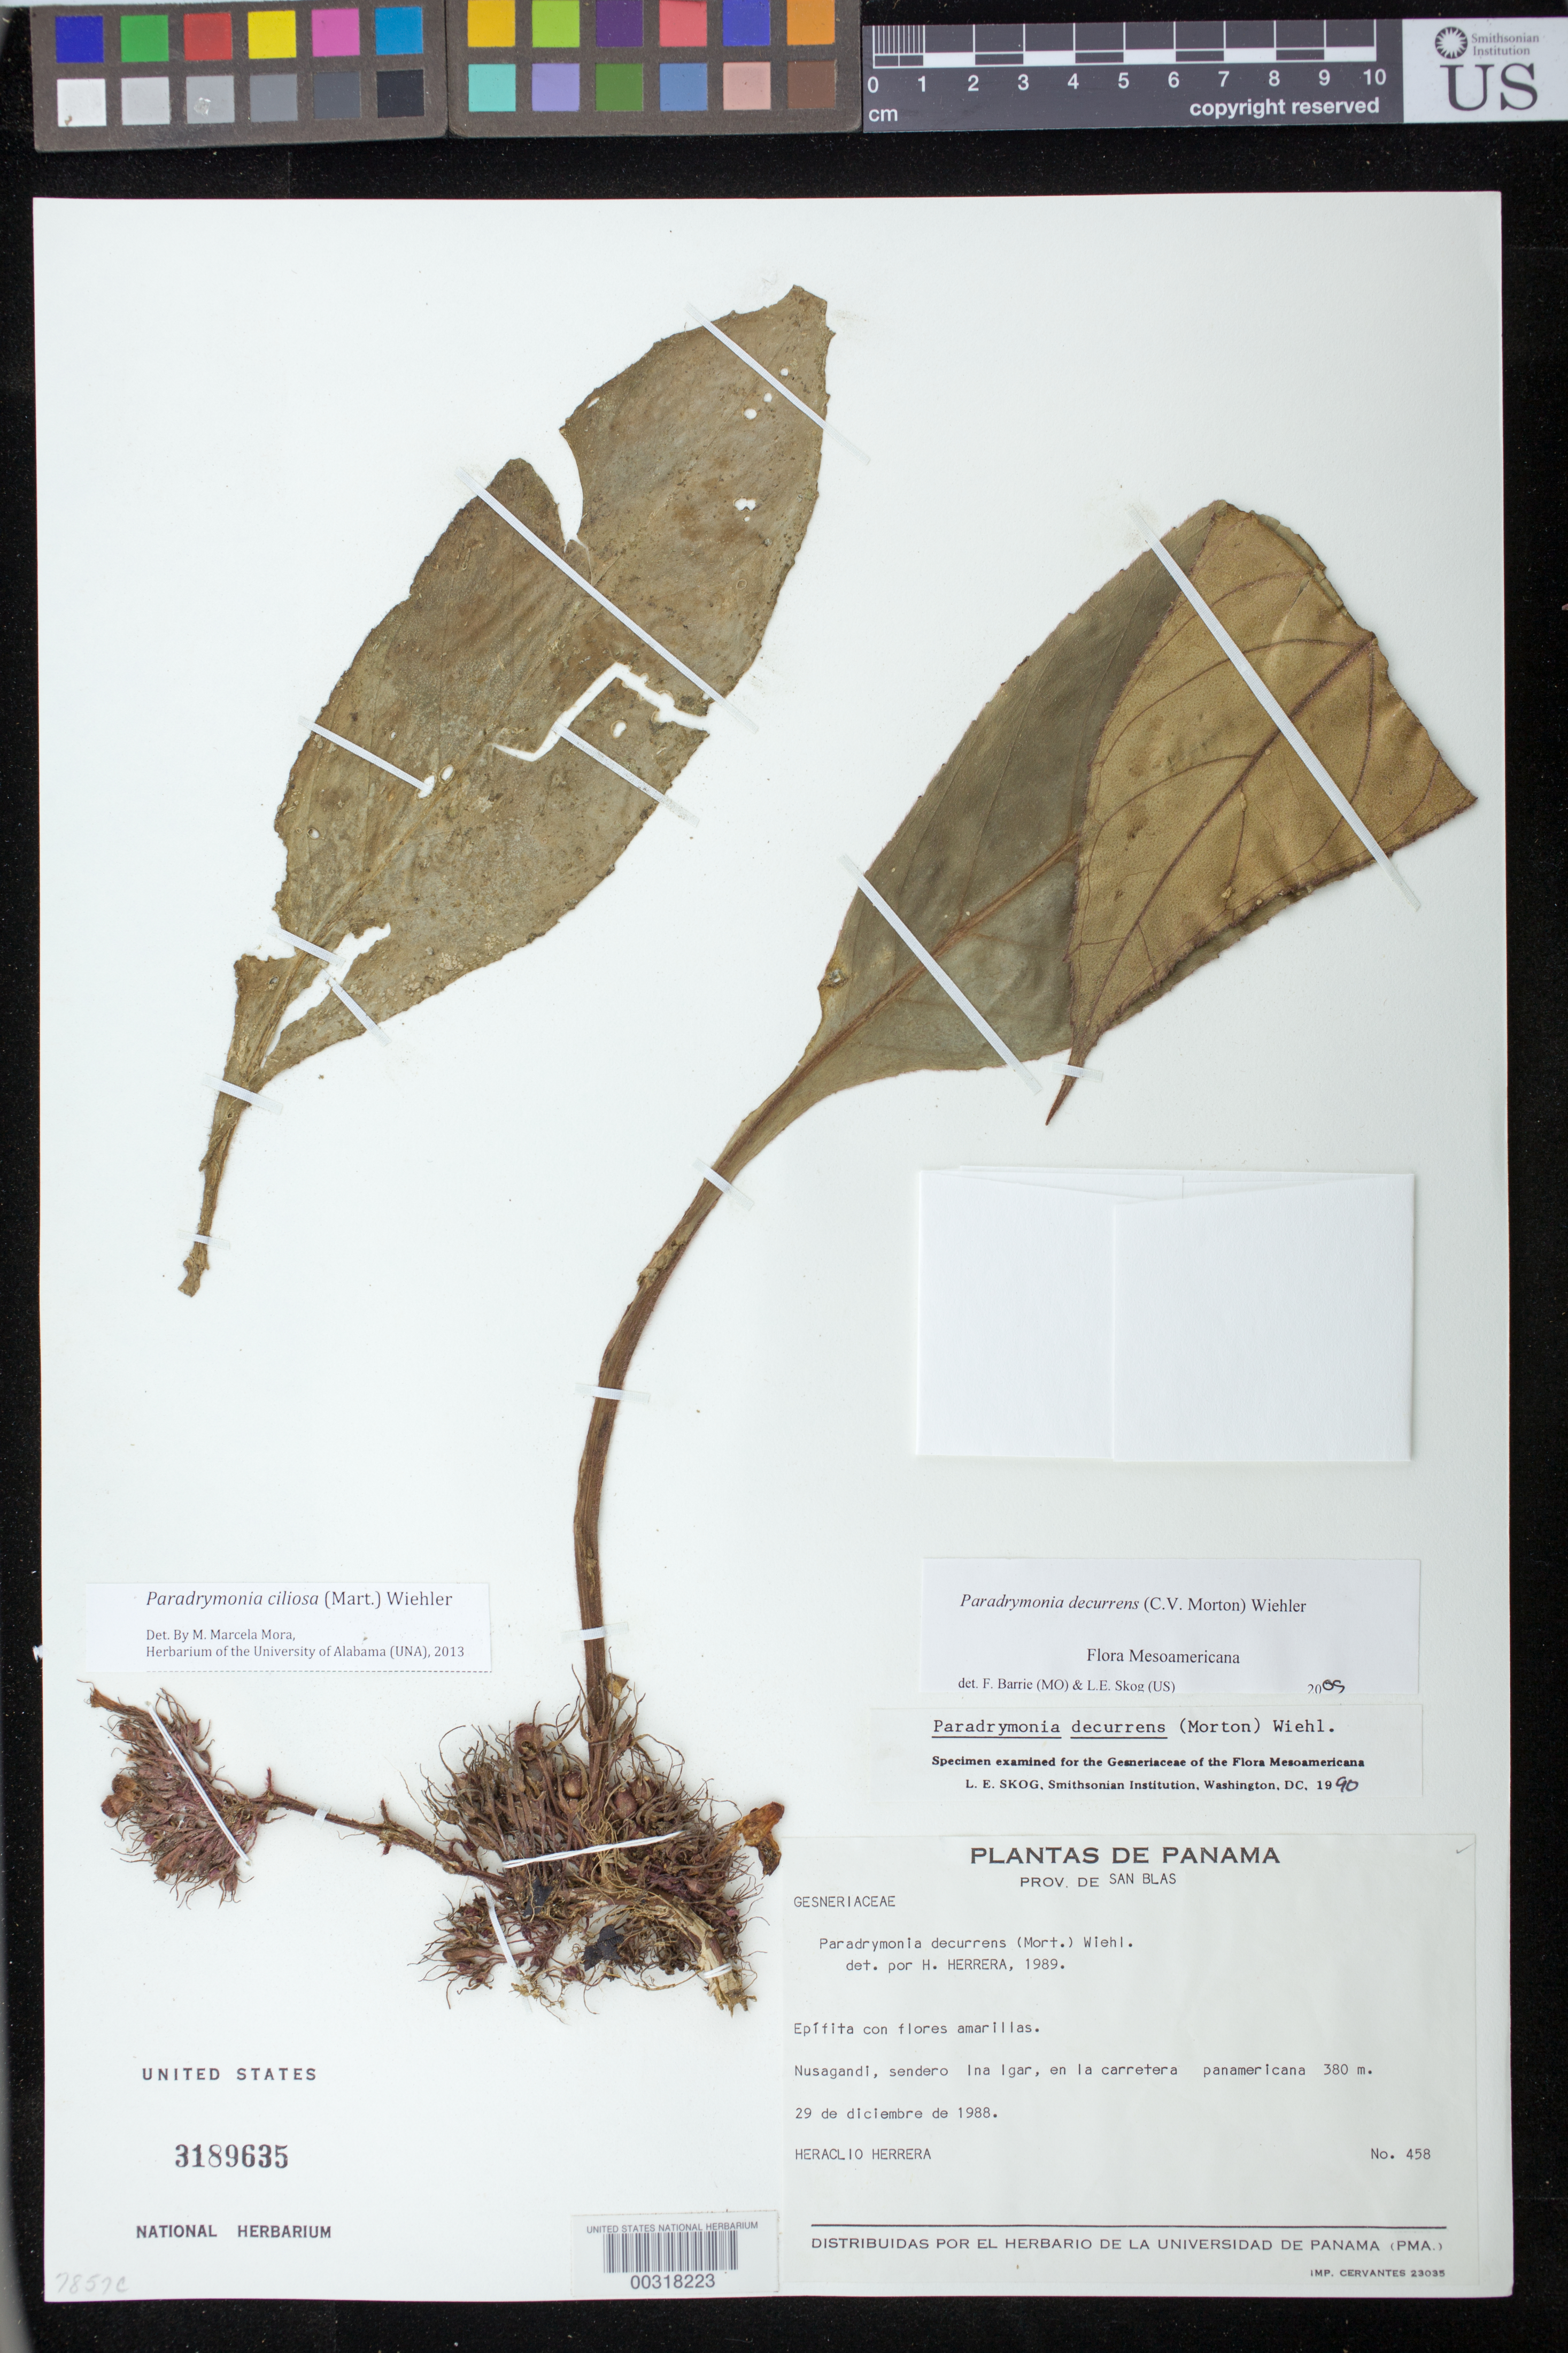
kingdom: Plantae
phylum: Tracheophyta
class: Magnoliopsida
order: Lamiales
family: Gesneriaceae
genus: Paradrymonia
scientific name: Paradrymonia ciliosa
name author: (Mart.) Wiehler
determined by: Mora, M. Marcela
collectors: H. Herrera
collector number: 458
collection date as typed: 29 Dec 1988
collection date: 1988-12-29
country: Panama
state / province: Kuna Yala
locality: Nusagandi, sendero Ina Igar, on the Panamerican highway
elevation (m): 380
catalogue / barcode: US 3189635